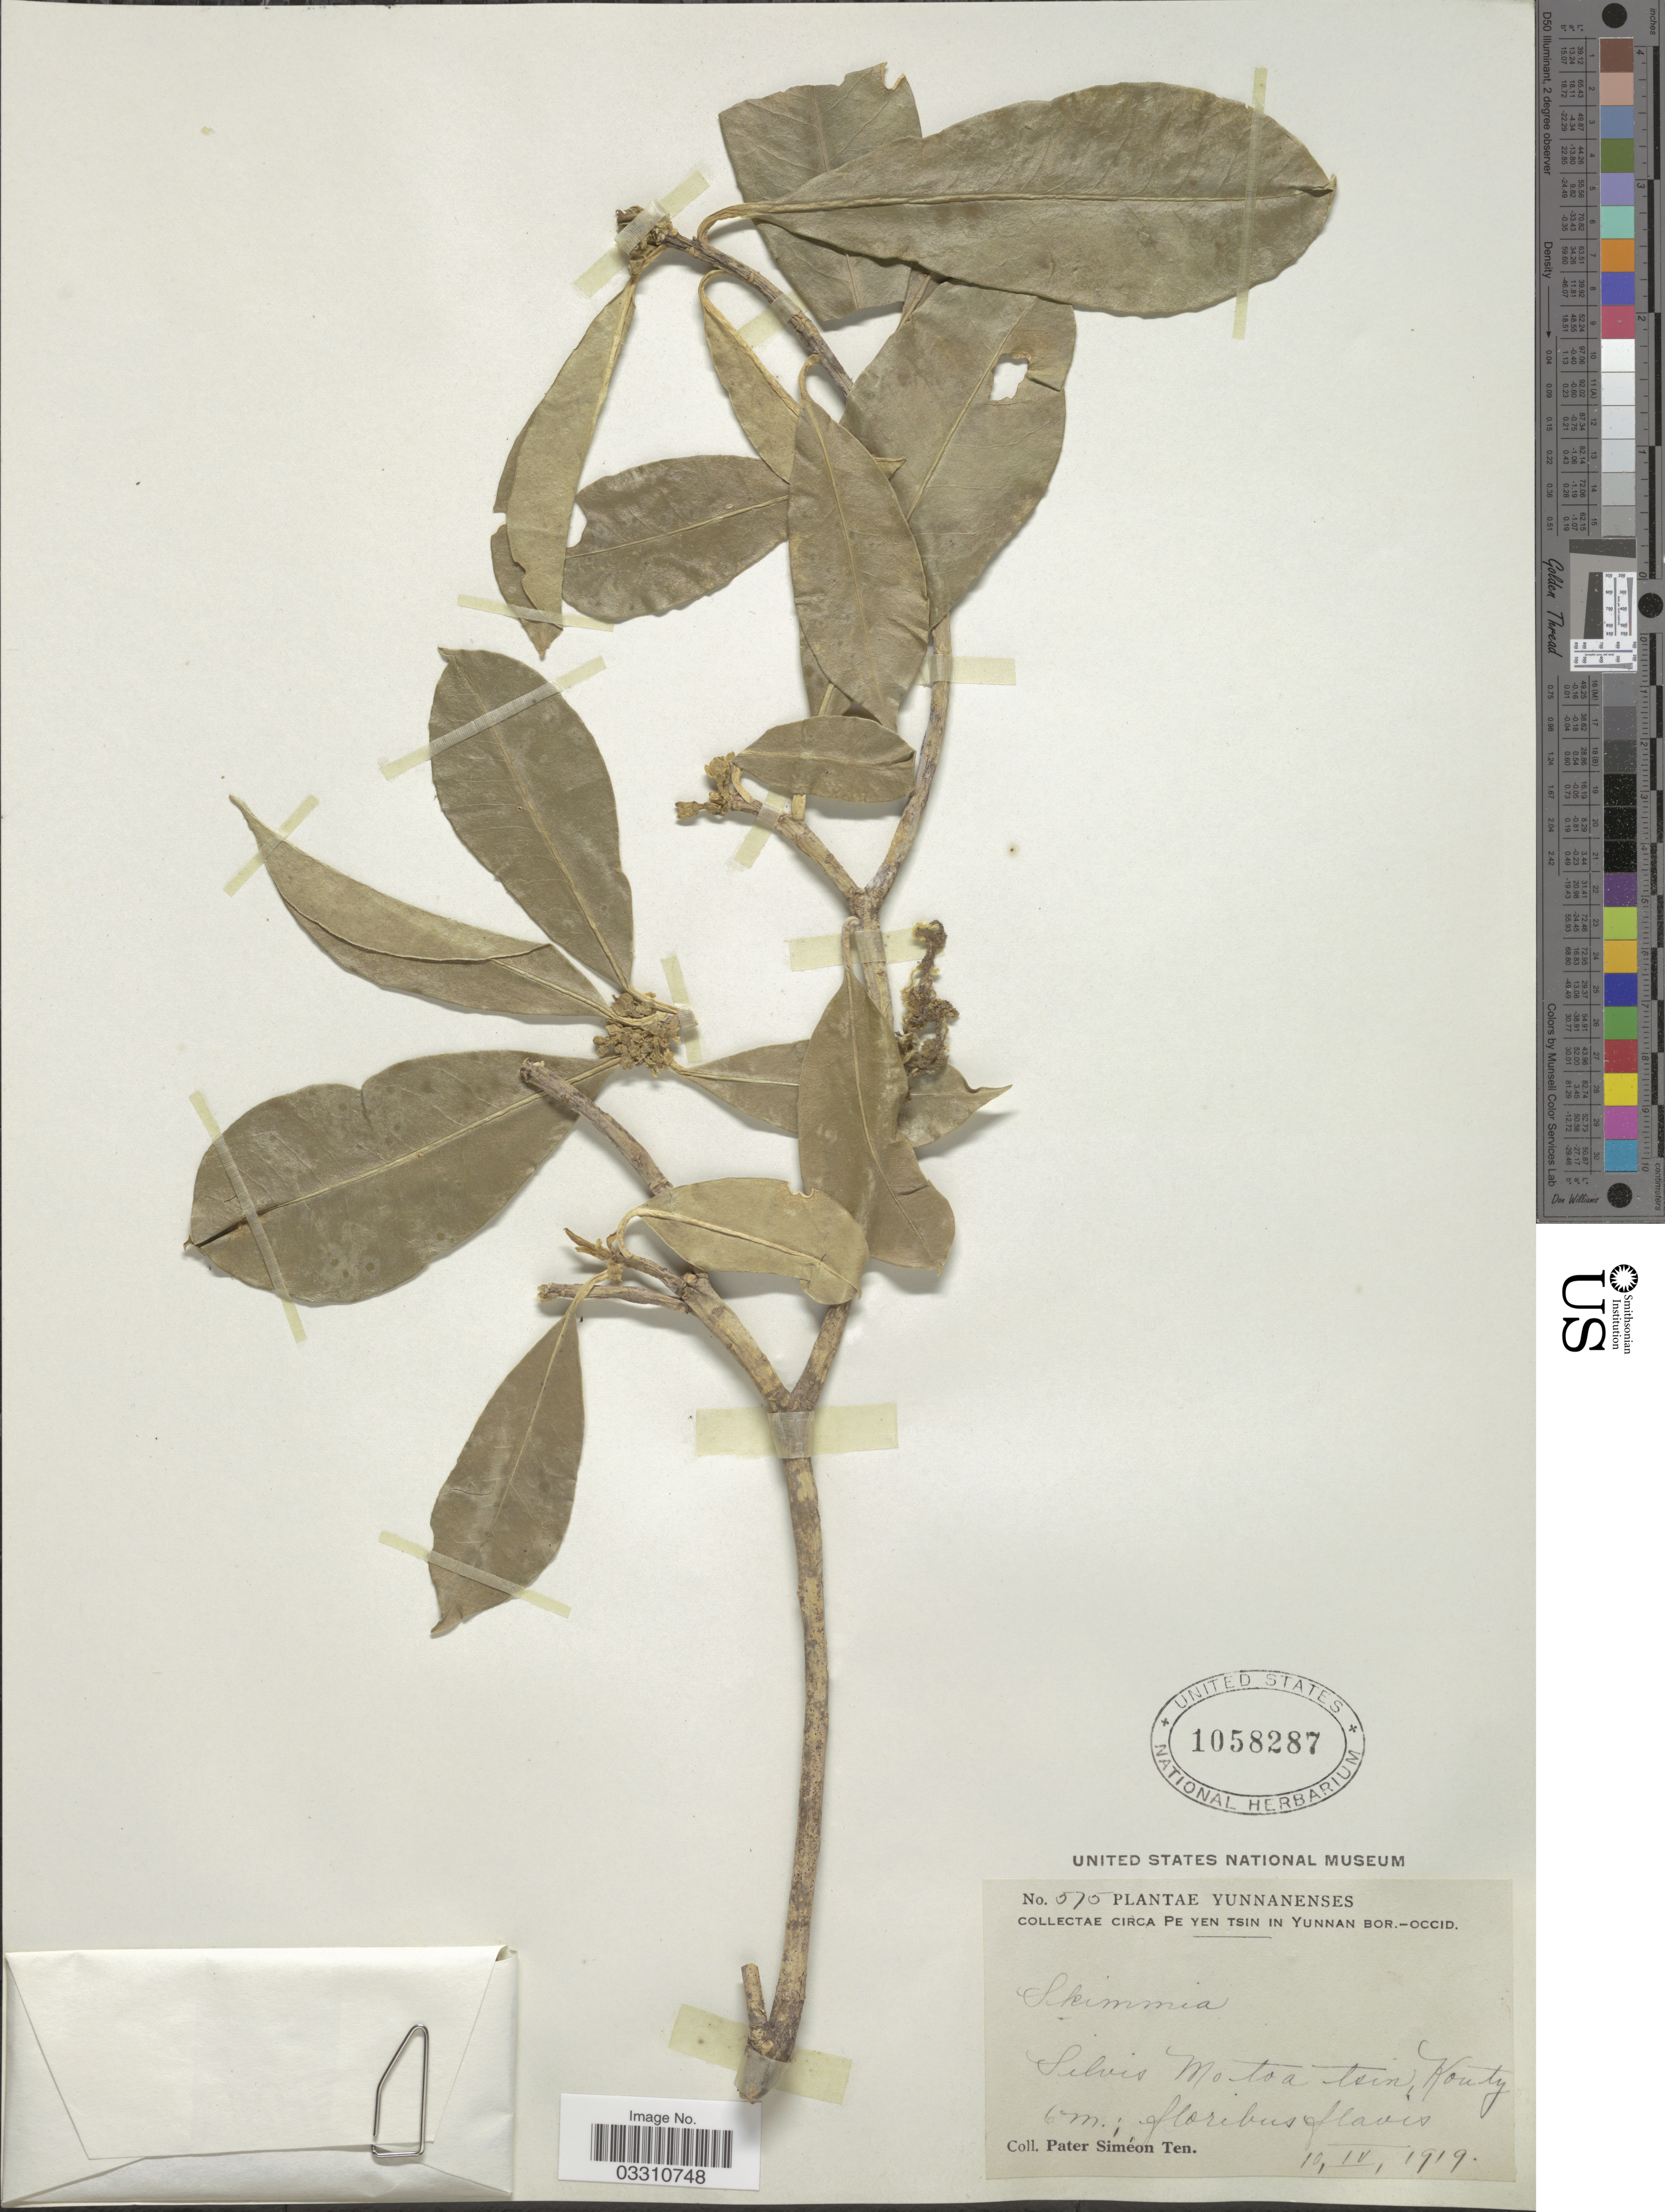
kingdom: Plantae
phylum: Tracheophyta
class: Magnoliopsida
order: Sapindales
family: Rutaceae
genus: Skimmia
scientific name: Skimmia sp.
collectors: P. S. Ten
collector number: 575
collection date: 1919-04-10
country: China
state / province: Yunnan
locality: Circa Pe Yen Tsin in Yunnan Bor.-Occid. Silvis Mo toa tsin, Kouty.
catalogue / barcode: US 1058287